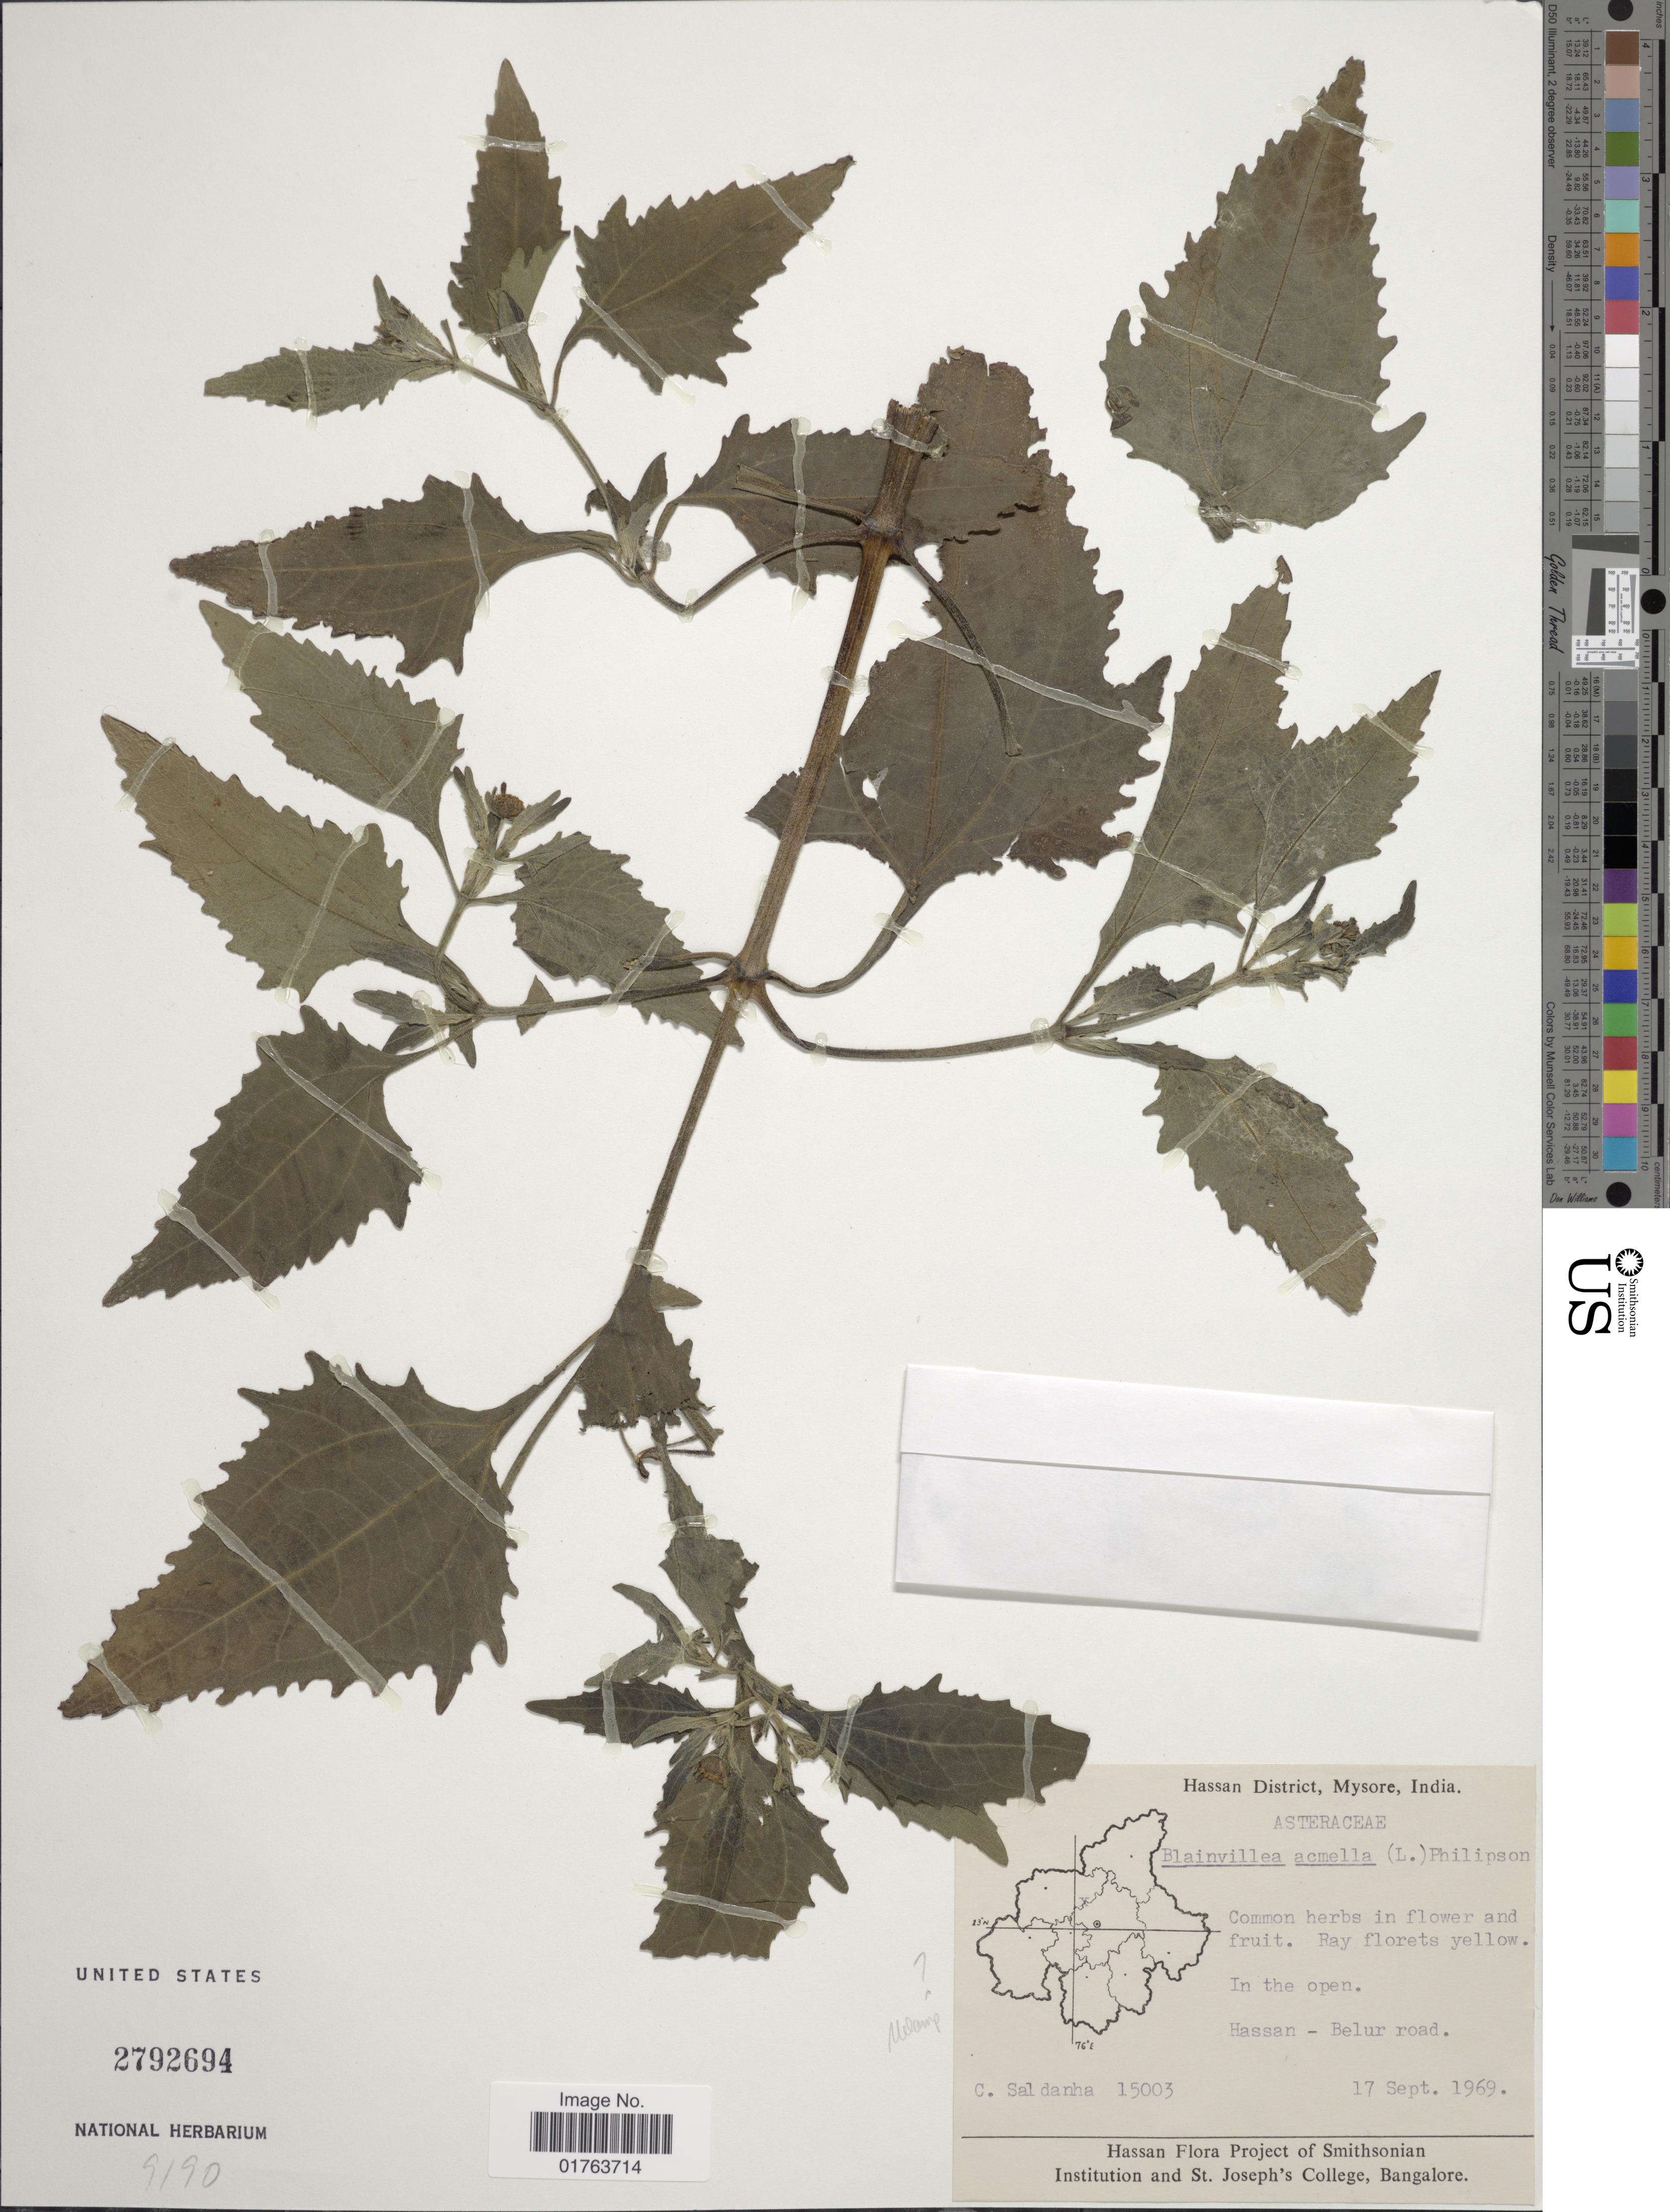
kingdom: Plantae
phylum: Tracheophyta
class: Magnoliopsida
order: Asterales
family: Asteraceae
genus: Blainvillea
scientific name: Blainvillea acmella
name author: (L.) Philipson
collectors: C. Sladanha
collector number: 15003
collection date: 1969-09-17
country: India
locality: Hassan District, Mysore, India, Hassan - Belur road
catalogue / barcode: US 2792694